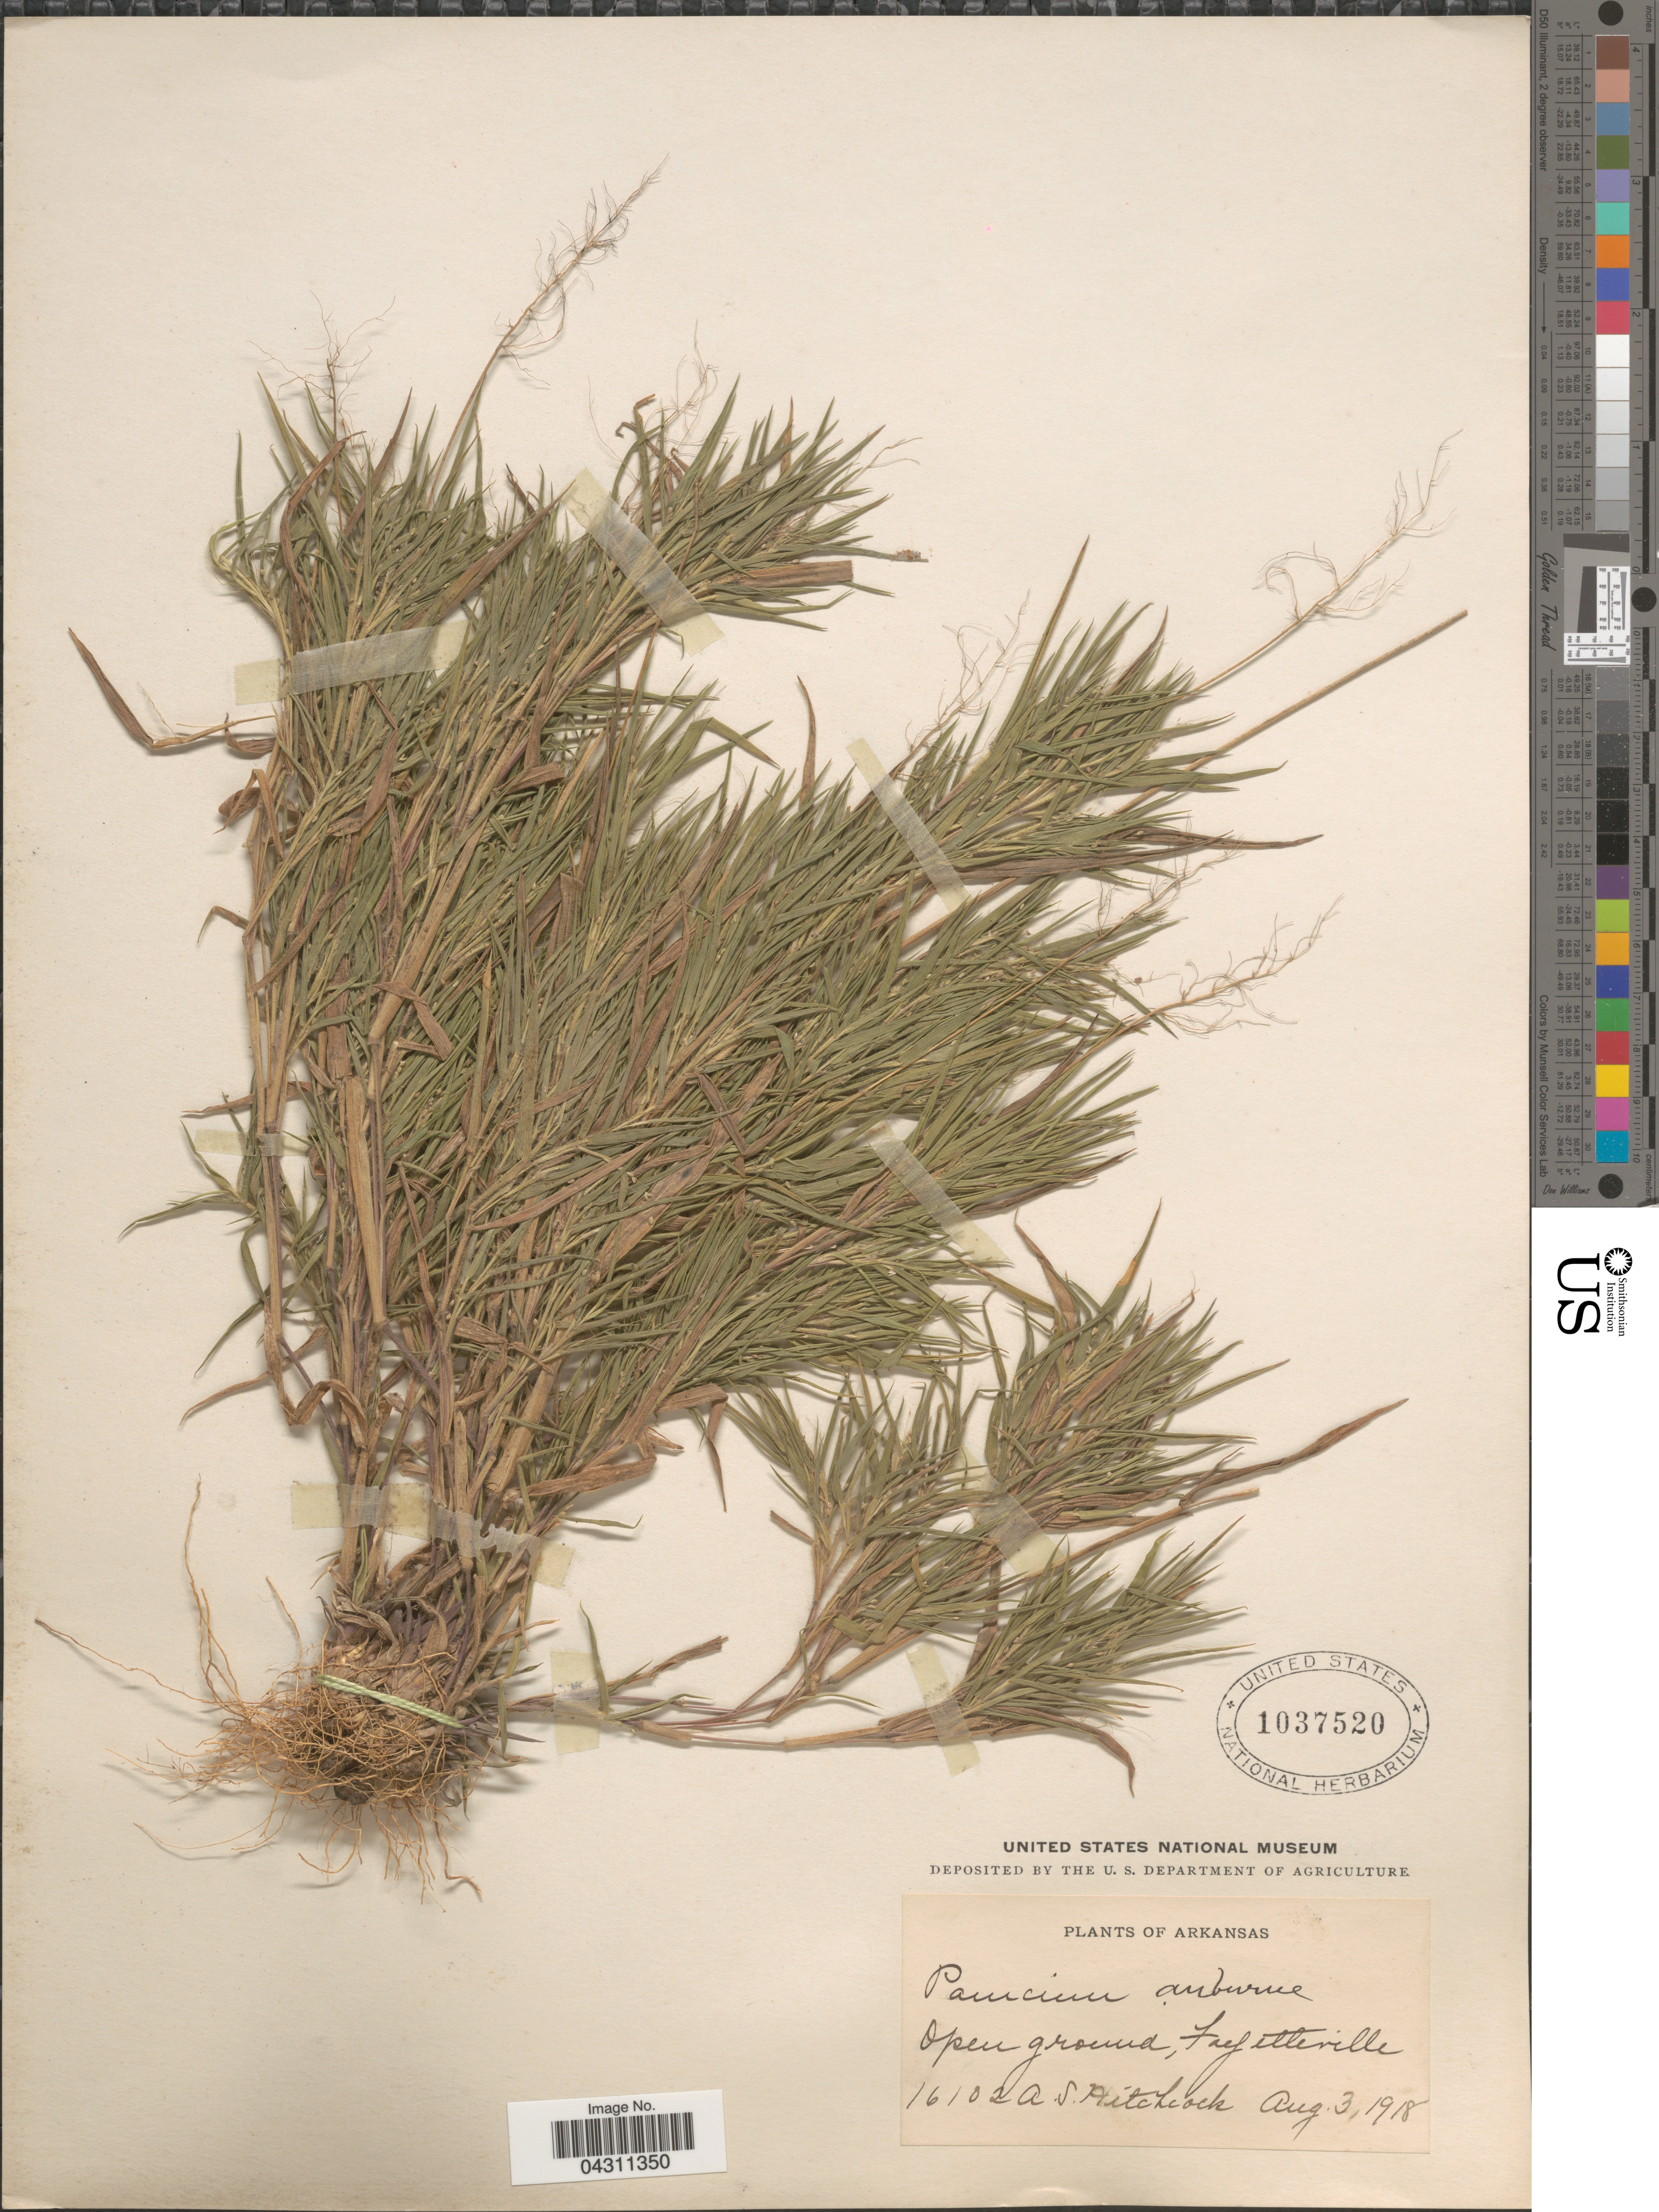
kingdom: Plantae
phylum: Tracheophyta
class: Liliopsida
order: Poales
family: Poaceae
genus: Dichanthelium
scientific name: Dichanthelium sphaerocarpon var. sphaerocarpon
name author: (Elliott) Gould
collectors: A. S. Hitchcock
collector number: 16102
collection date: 1918-08-03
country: United States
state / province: Arkansas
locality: Fayetteville.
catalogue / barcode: US 1037520